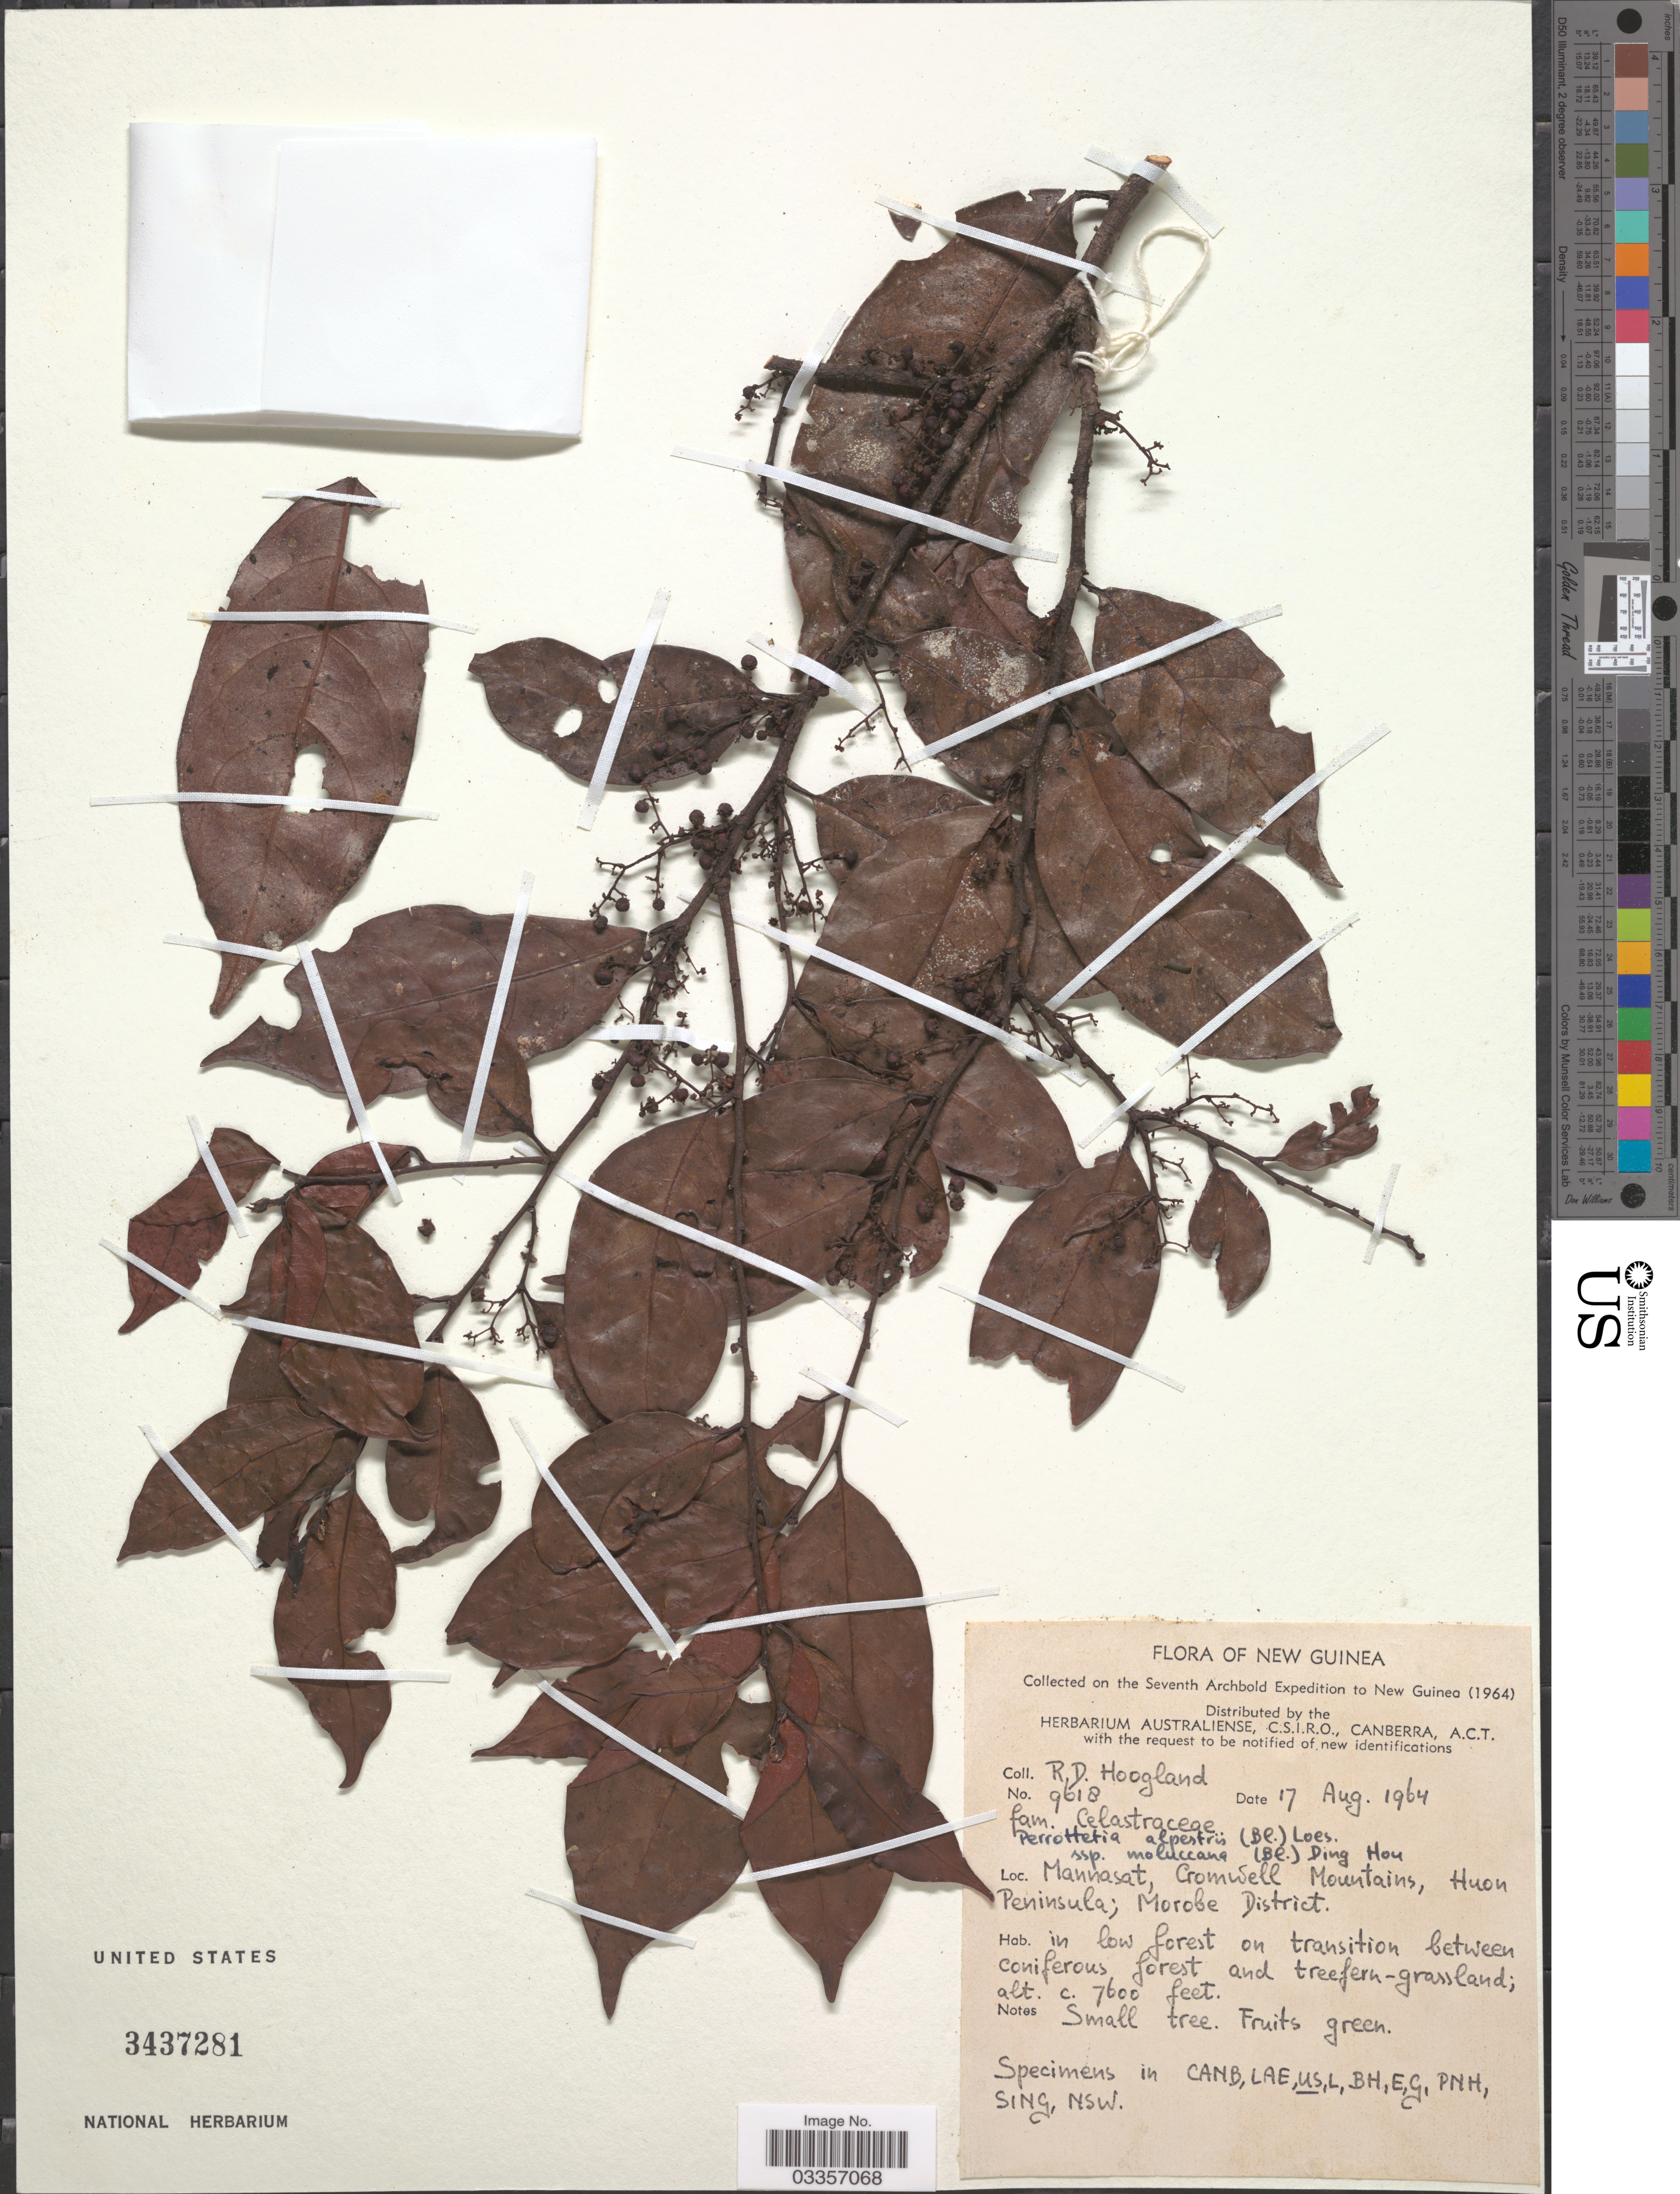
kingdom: Plantae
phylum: Tracheophyta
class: Magnoliopsida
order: Huerteales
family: Dipentodontaceae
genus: Perrottetia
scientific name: Perrottetia alpestris subsp. moluccana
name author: (Blume) Ding Hou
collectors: R. D. Hoogland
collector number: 9618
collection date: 1964-08-17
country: Papua New Guinea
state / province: Morobe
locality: Mannasat, Cromwell Mountains, Huon Peninsula; Morobe District.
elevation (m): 2316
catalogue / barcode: US 3437281